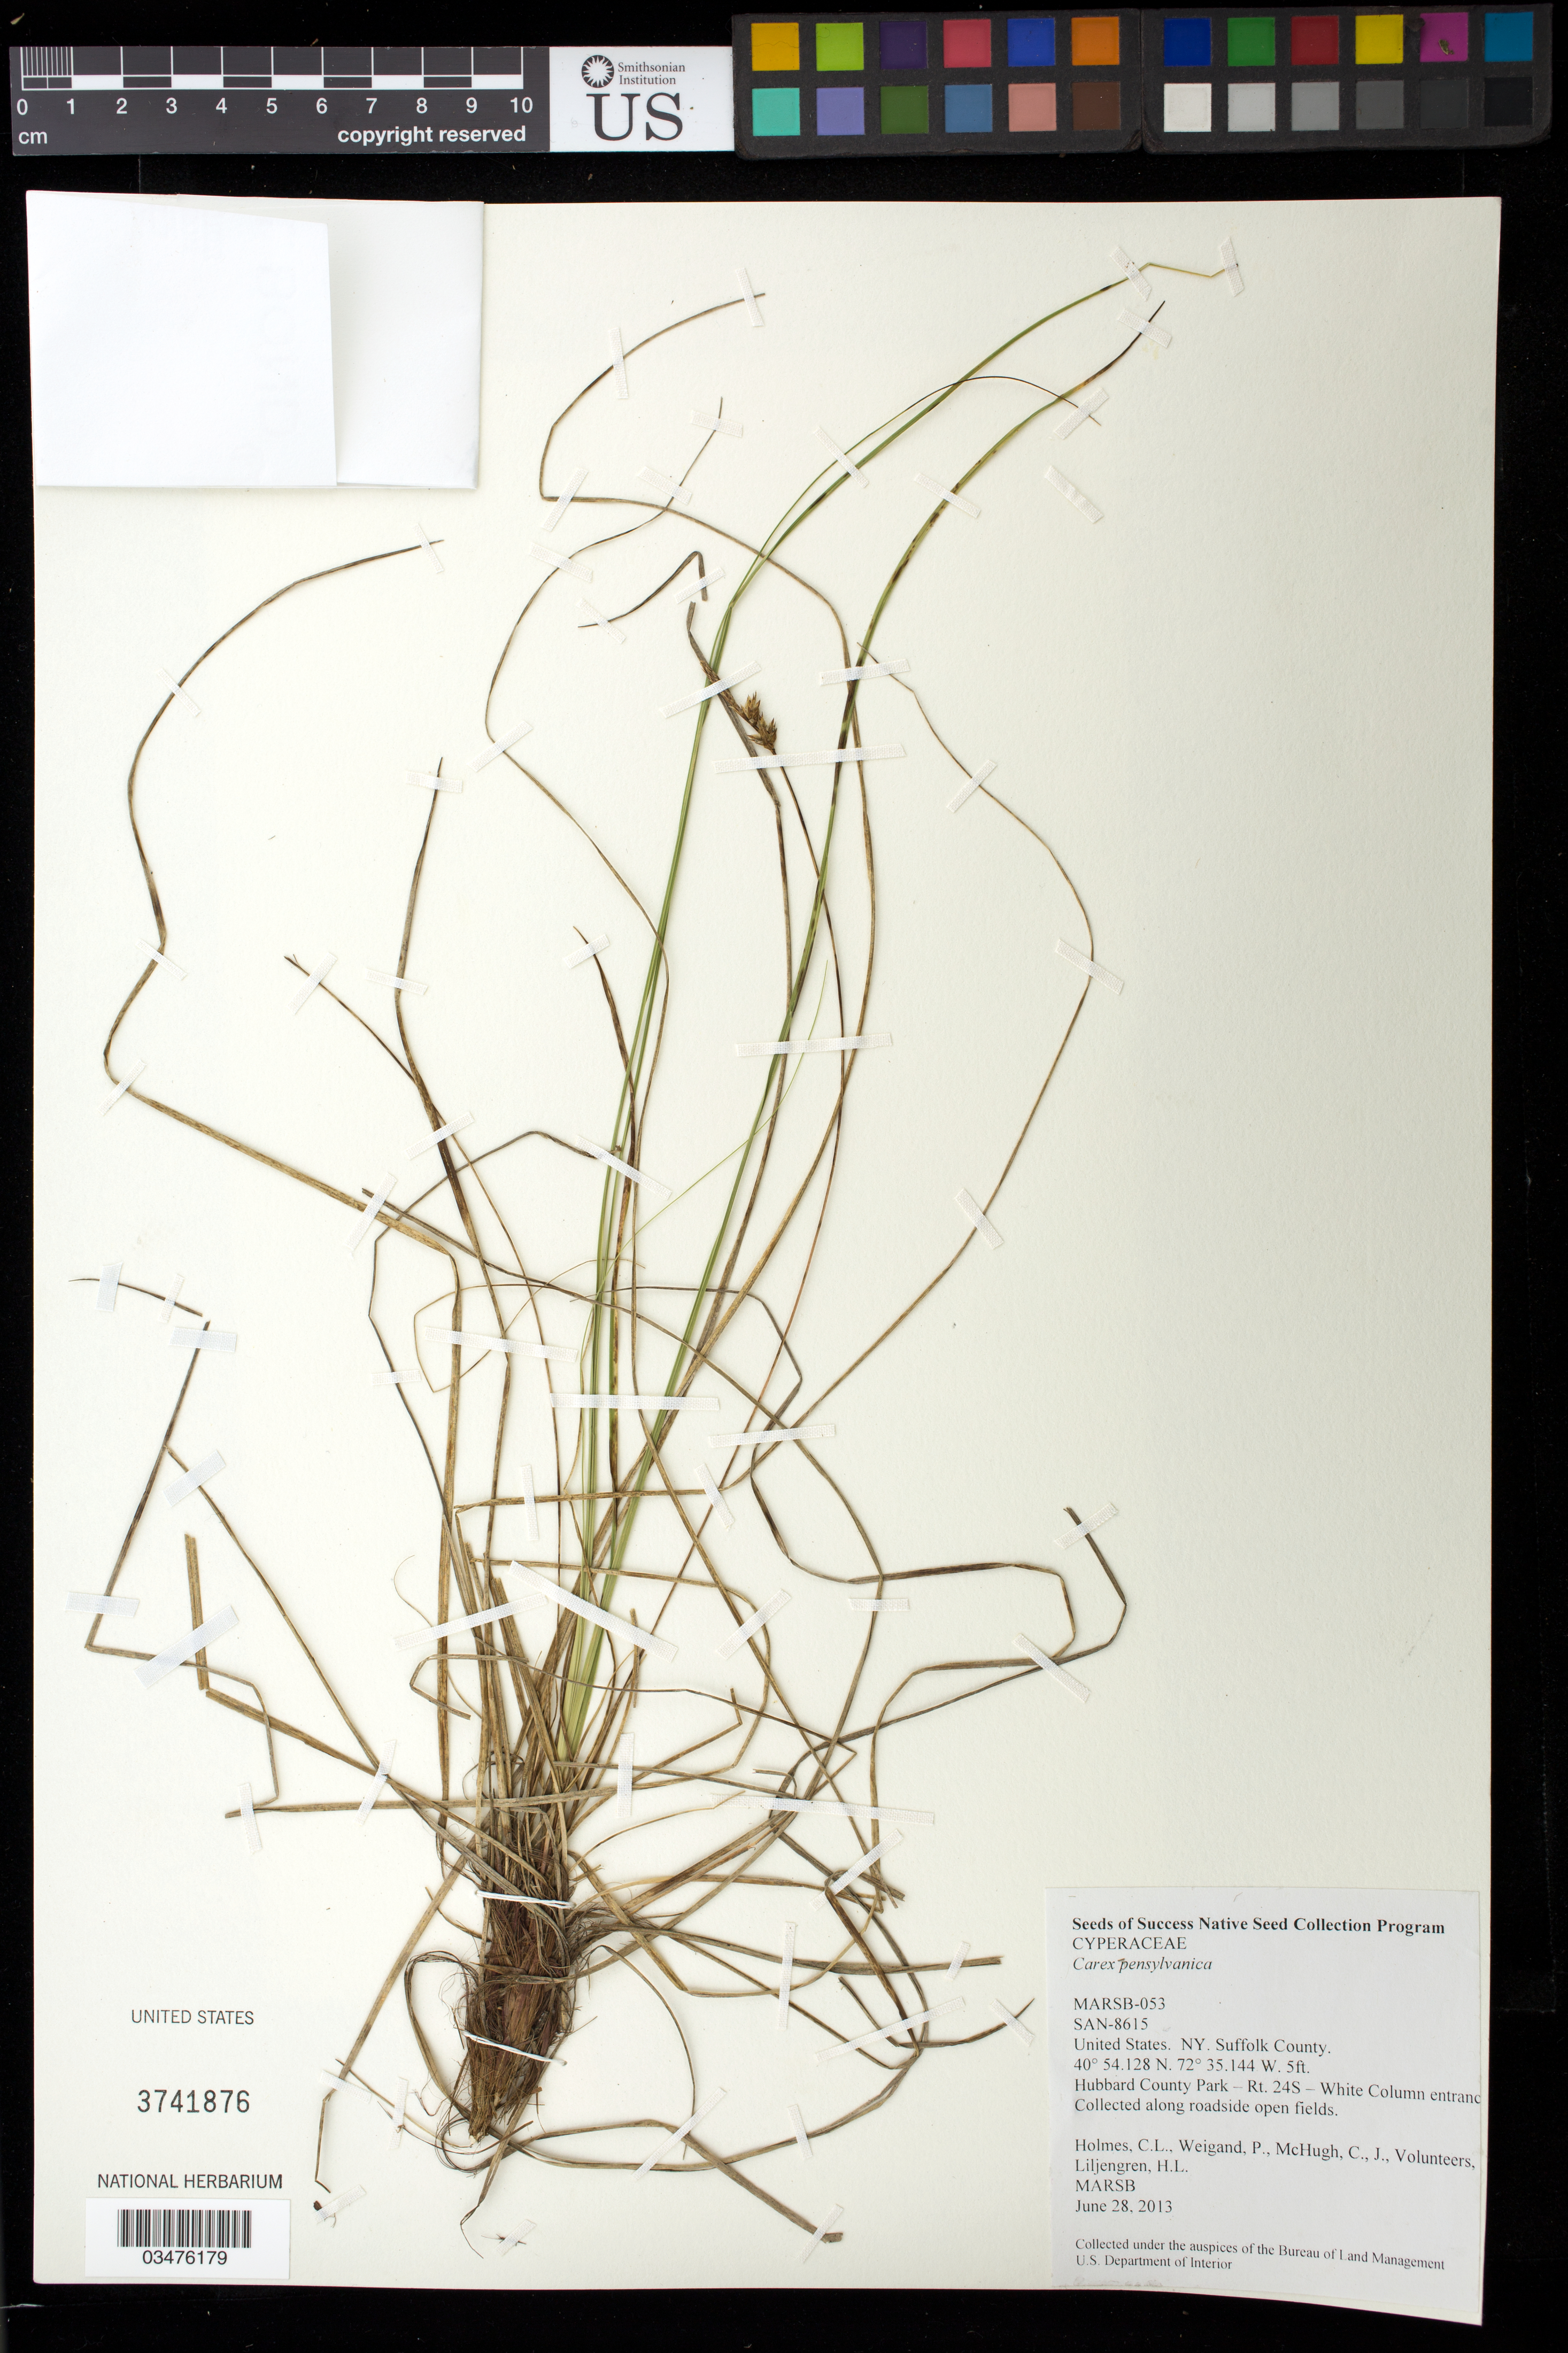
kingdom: Plantae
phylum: Tracheophyta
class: Liliopsida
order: Poales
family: Cyperaceae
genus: Carex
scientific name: Carex pensylvanica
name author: Lam.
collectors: C. Holmes, H. Liljengren, P. Weigand & C. McHugh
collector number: MARSB-053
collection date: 2013-06-28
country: United States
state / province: New York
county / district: Suffolk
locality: Hubbard County Park- Rt. 24S- White Column entrance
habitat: Open fields.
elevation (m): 2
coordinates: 40 54.128 N, 72 35.144 W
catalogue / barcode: US 3741876